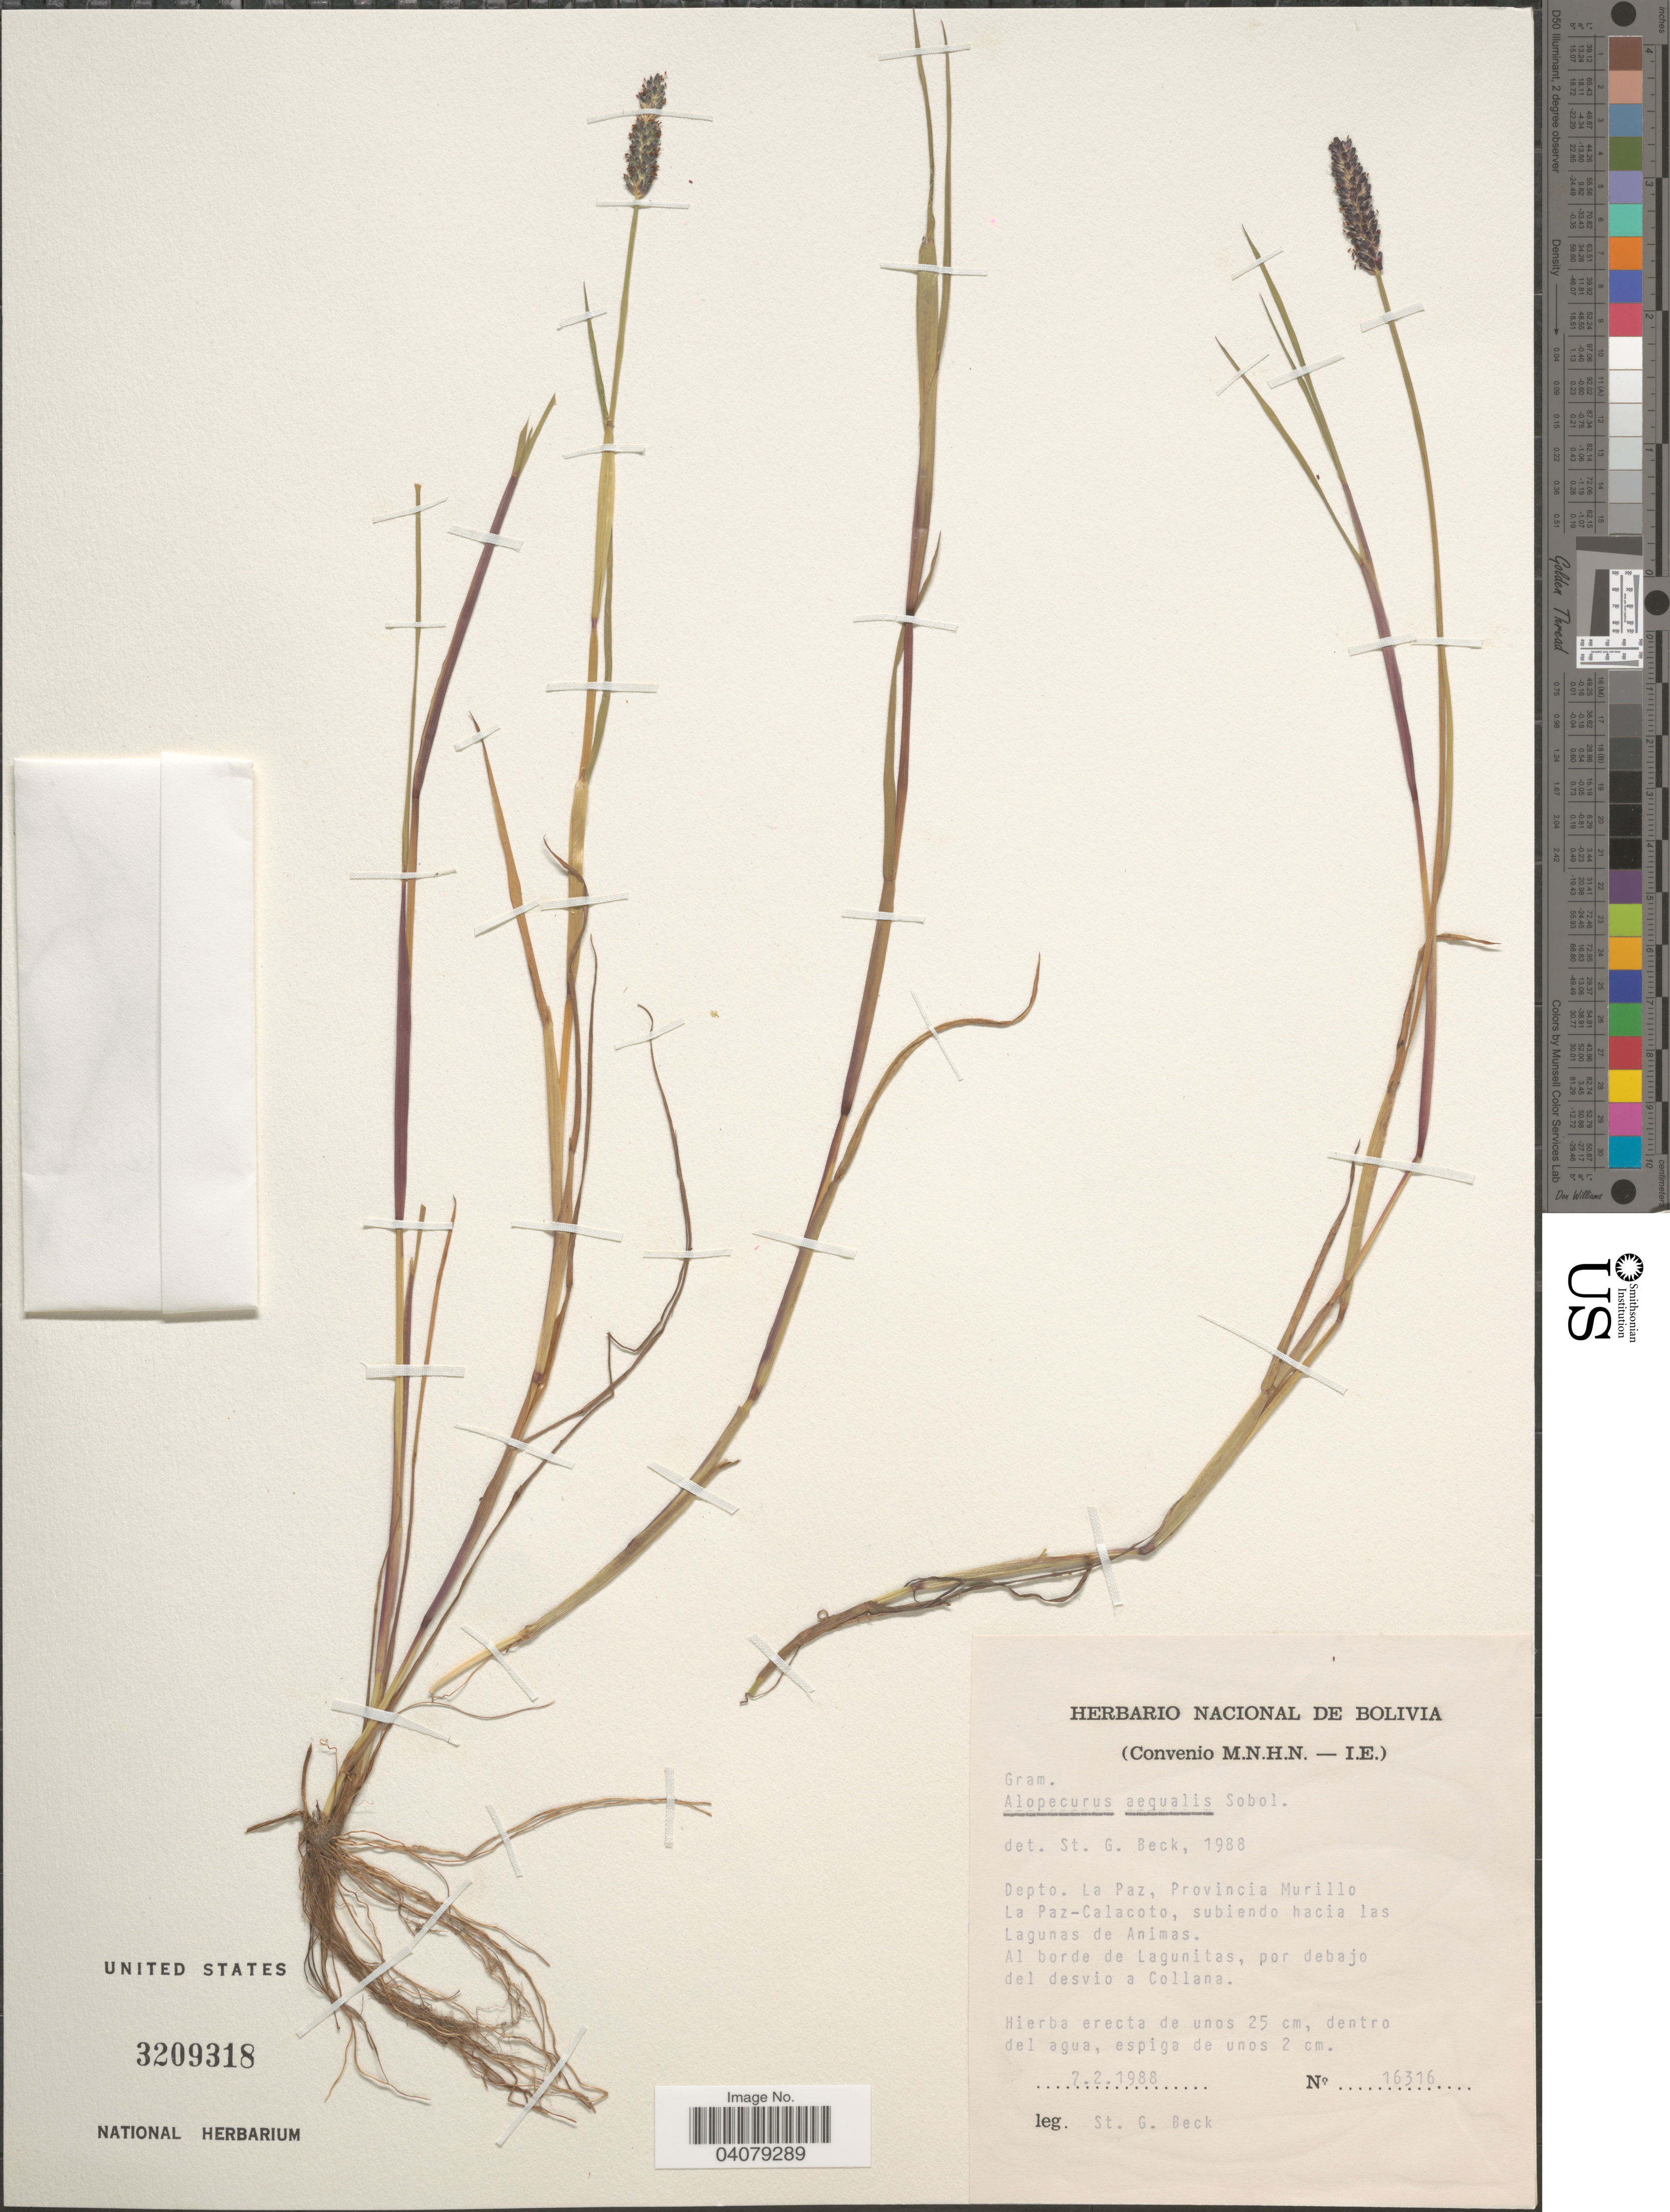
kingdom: Plantae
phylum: Tracheophyta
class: Liliopsida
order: Poales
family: Poaceae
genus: Alopecurus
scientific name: Alopecurus aequalis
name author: Sobol.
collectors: S. G. Beck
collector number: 16316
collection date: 1988-02-07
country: Bolivia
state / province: La Paz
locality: Depto. La Paz, Provincia Murillo La Paz-Calacoto, subiendo hacia las Lagunas de Animas. Al borde de Lagunitas, por debajo del desvio a Collana.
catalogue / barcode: US 3209318